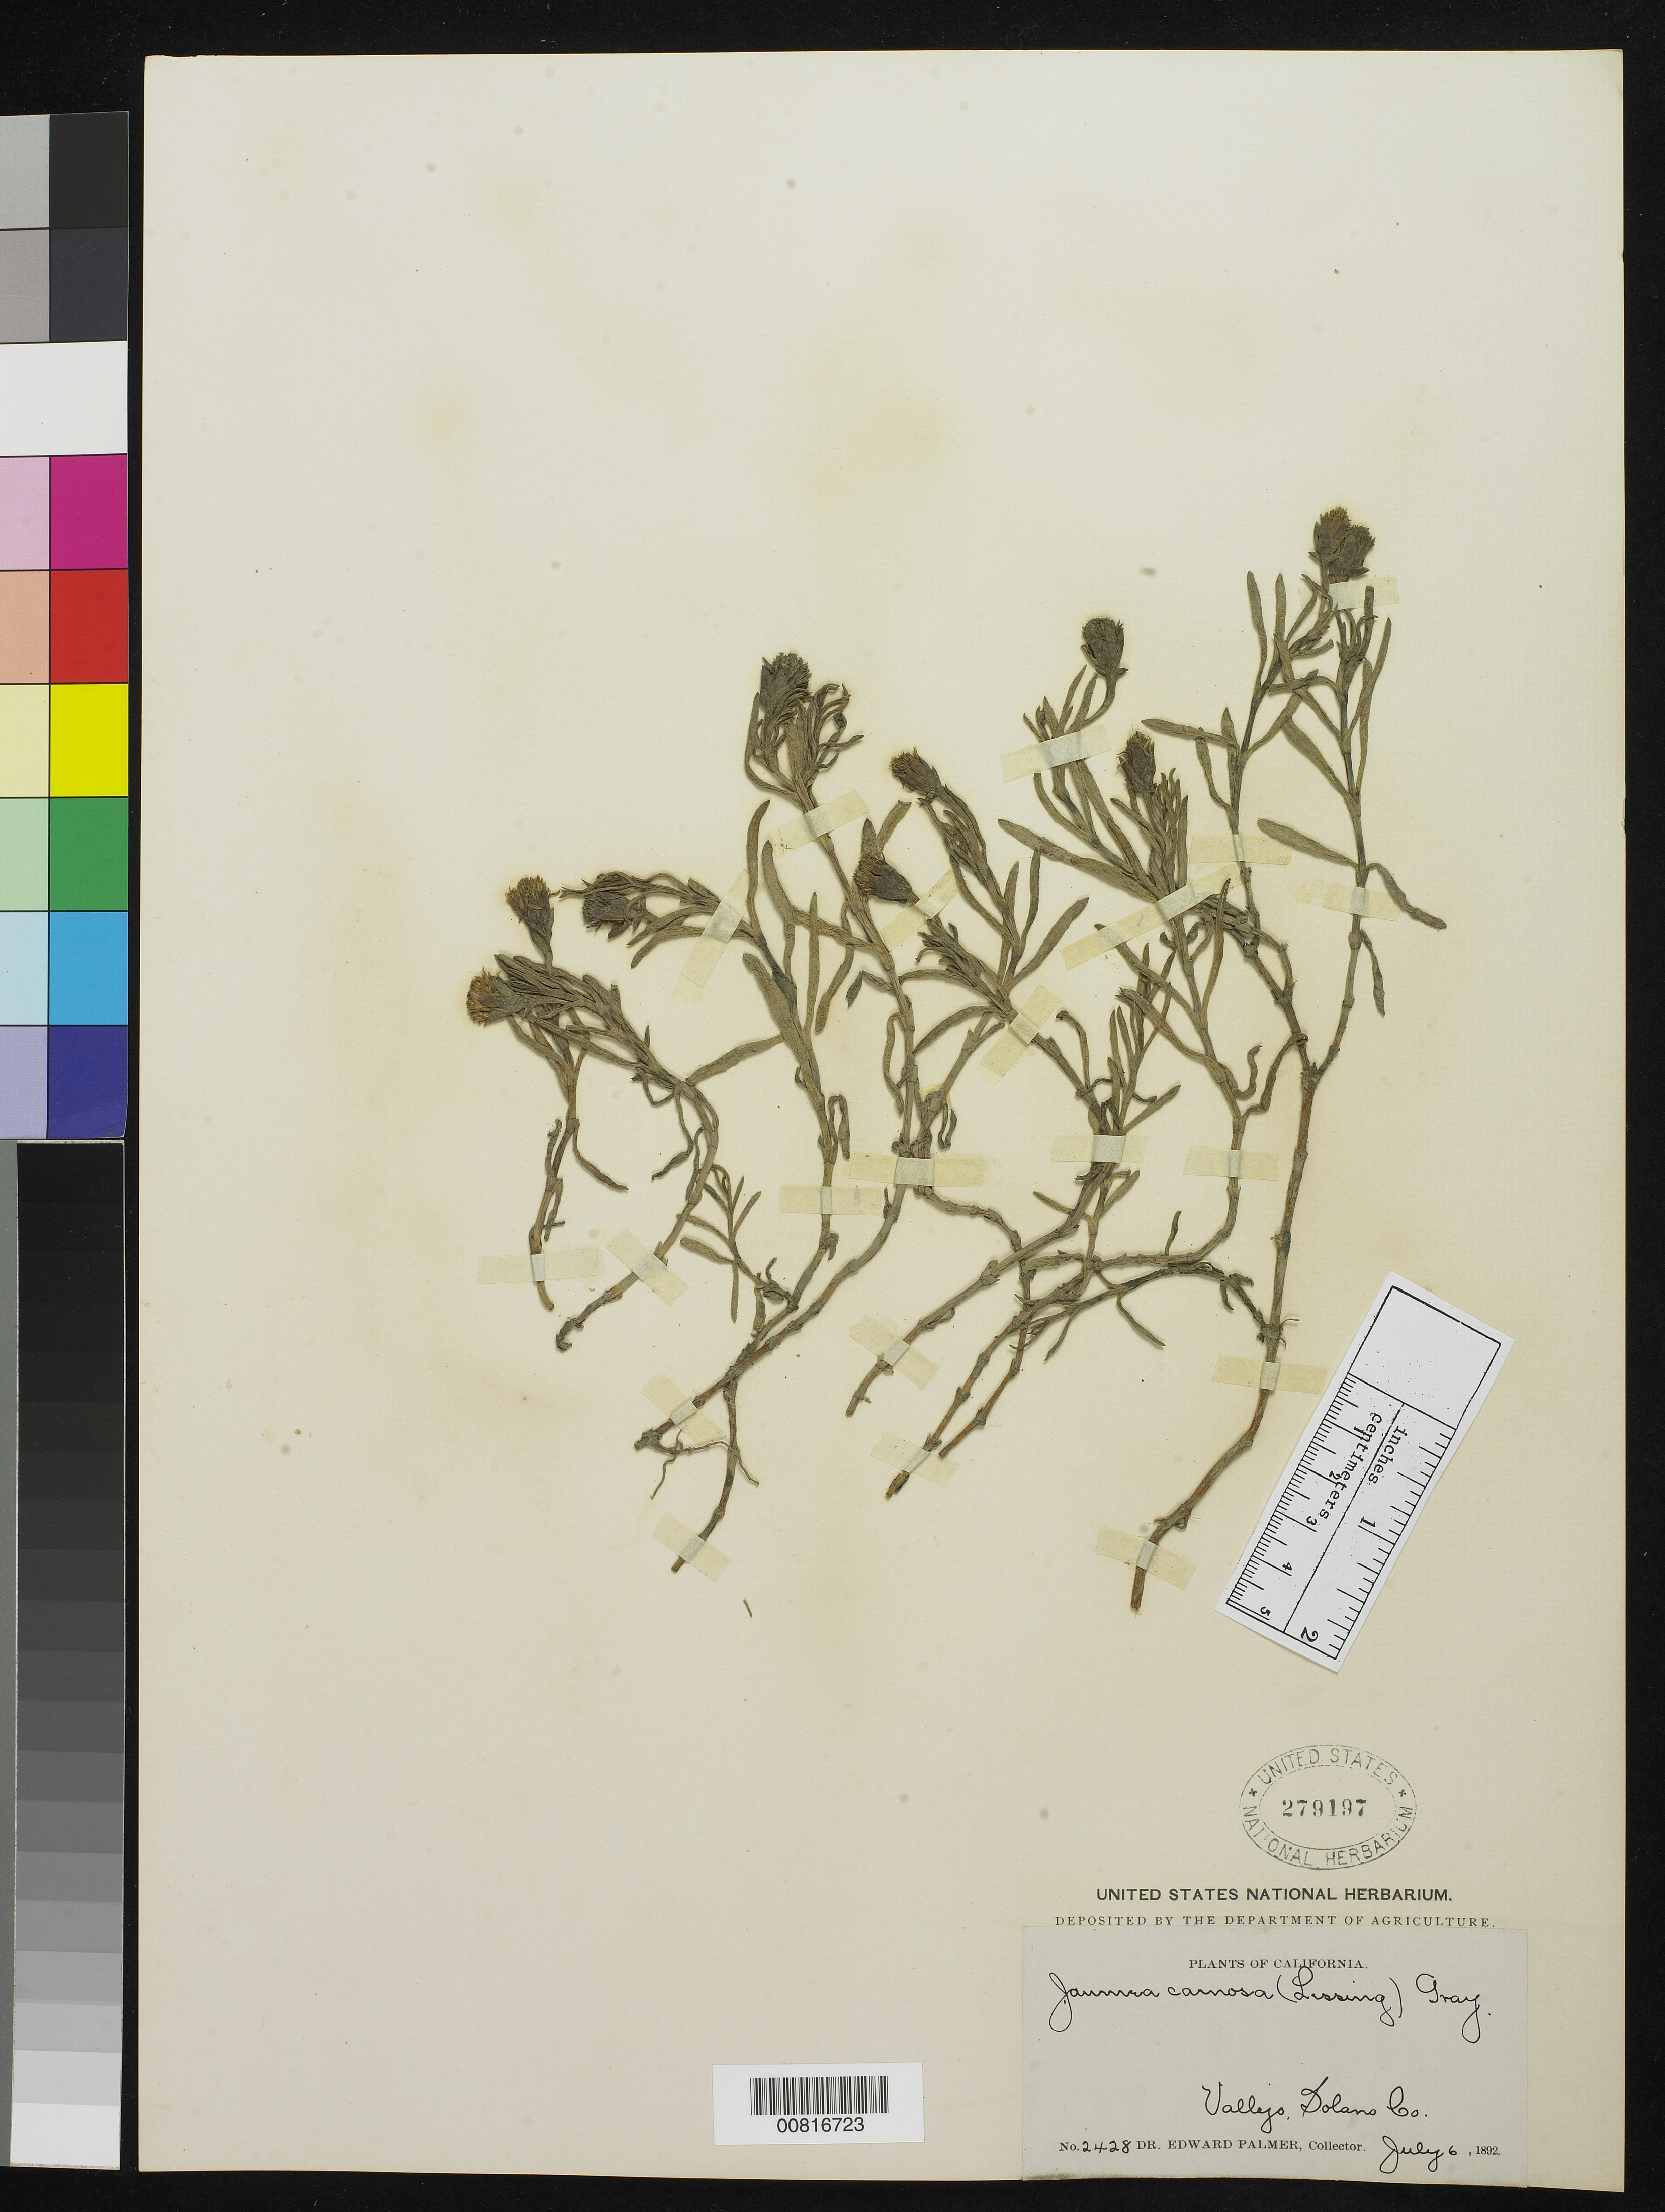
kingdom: Plantae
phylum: Tracheophyta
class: Magnoliopsida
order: Asterales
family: Asteraceae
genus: Jaumea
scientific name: Jaumea carnosa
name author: (Less.) A. Gray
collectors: E. Palmer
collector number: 2428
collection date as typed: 06 Jul 1892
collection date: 1892-07-06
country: United States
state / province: California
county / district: Solano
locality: Vallejo, Solano County, California.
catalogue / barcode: US 279197